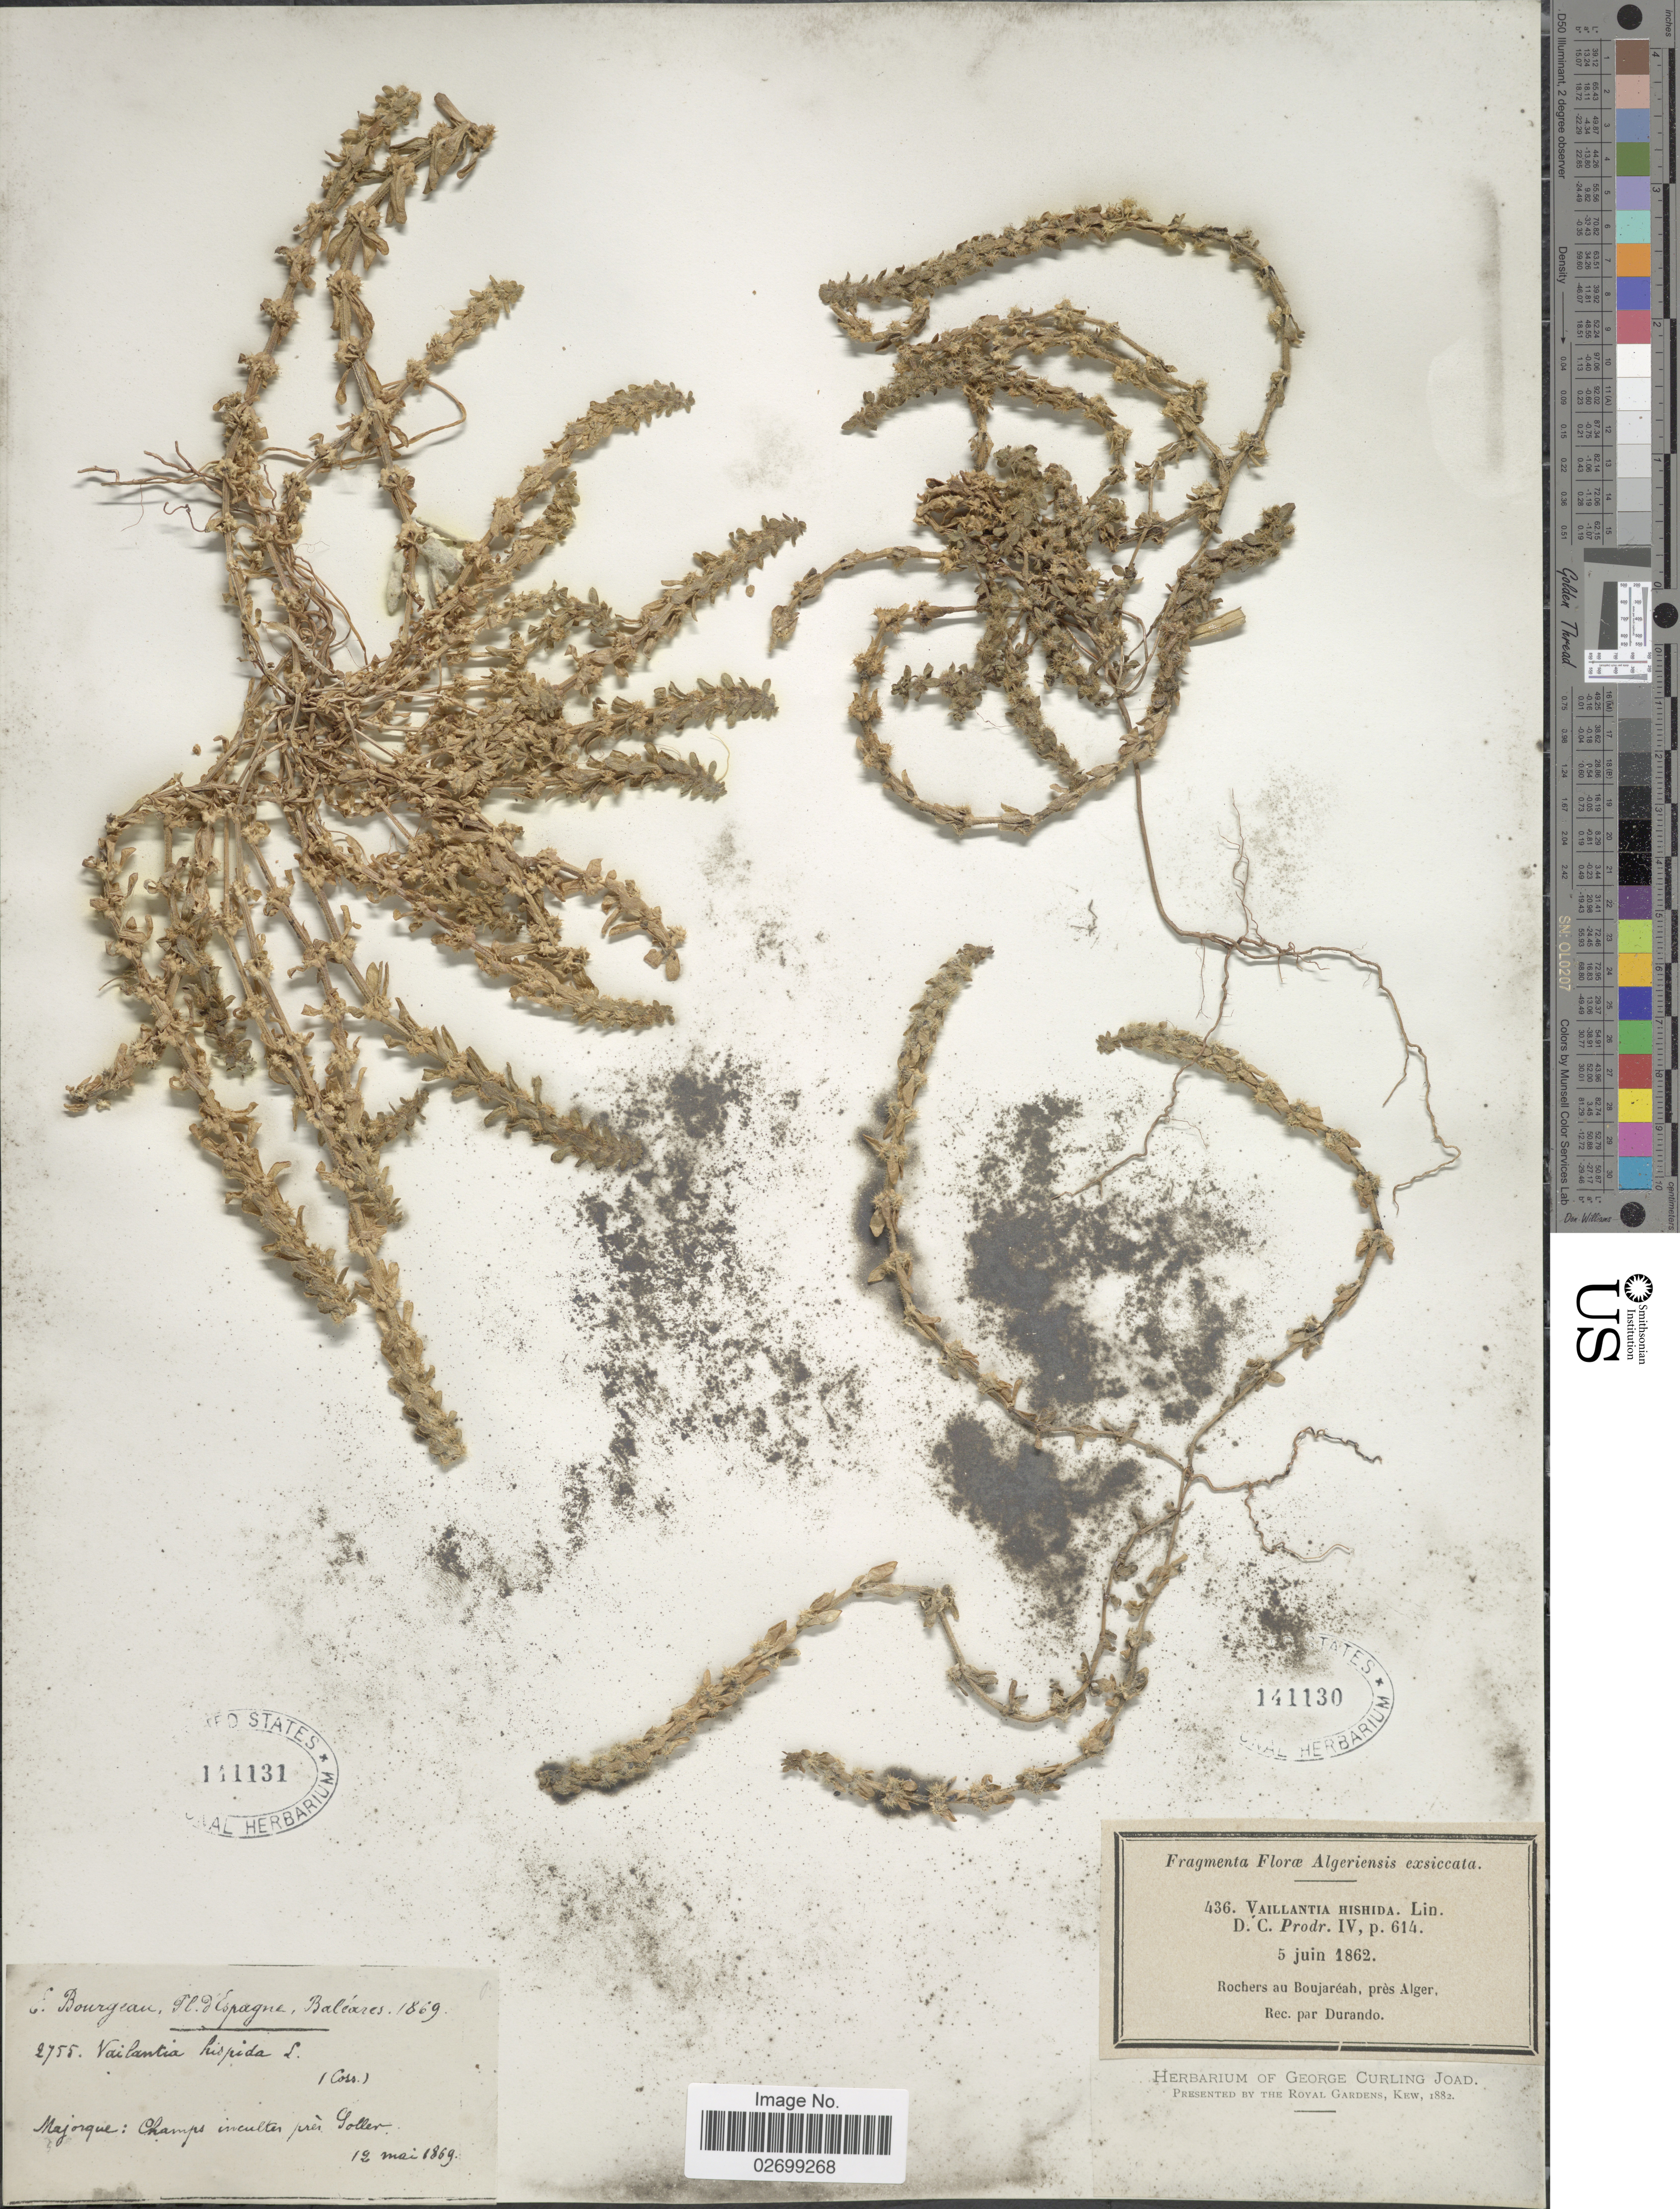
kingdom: Plantae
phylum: Tracheophyta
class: Magnoliopsida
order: Gentianales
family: Rubiaceae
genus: Valantia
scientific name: Valantia hispida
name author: L.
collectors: Durando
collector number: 436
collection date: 1862-06-05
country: Algeria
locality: Algeriensis, Rochers au Boujareah, pres Alger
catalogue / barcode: US 141130